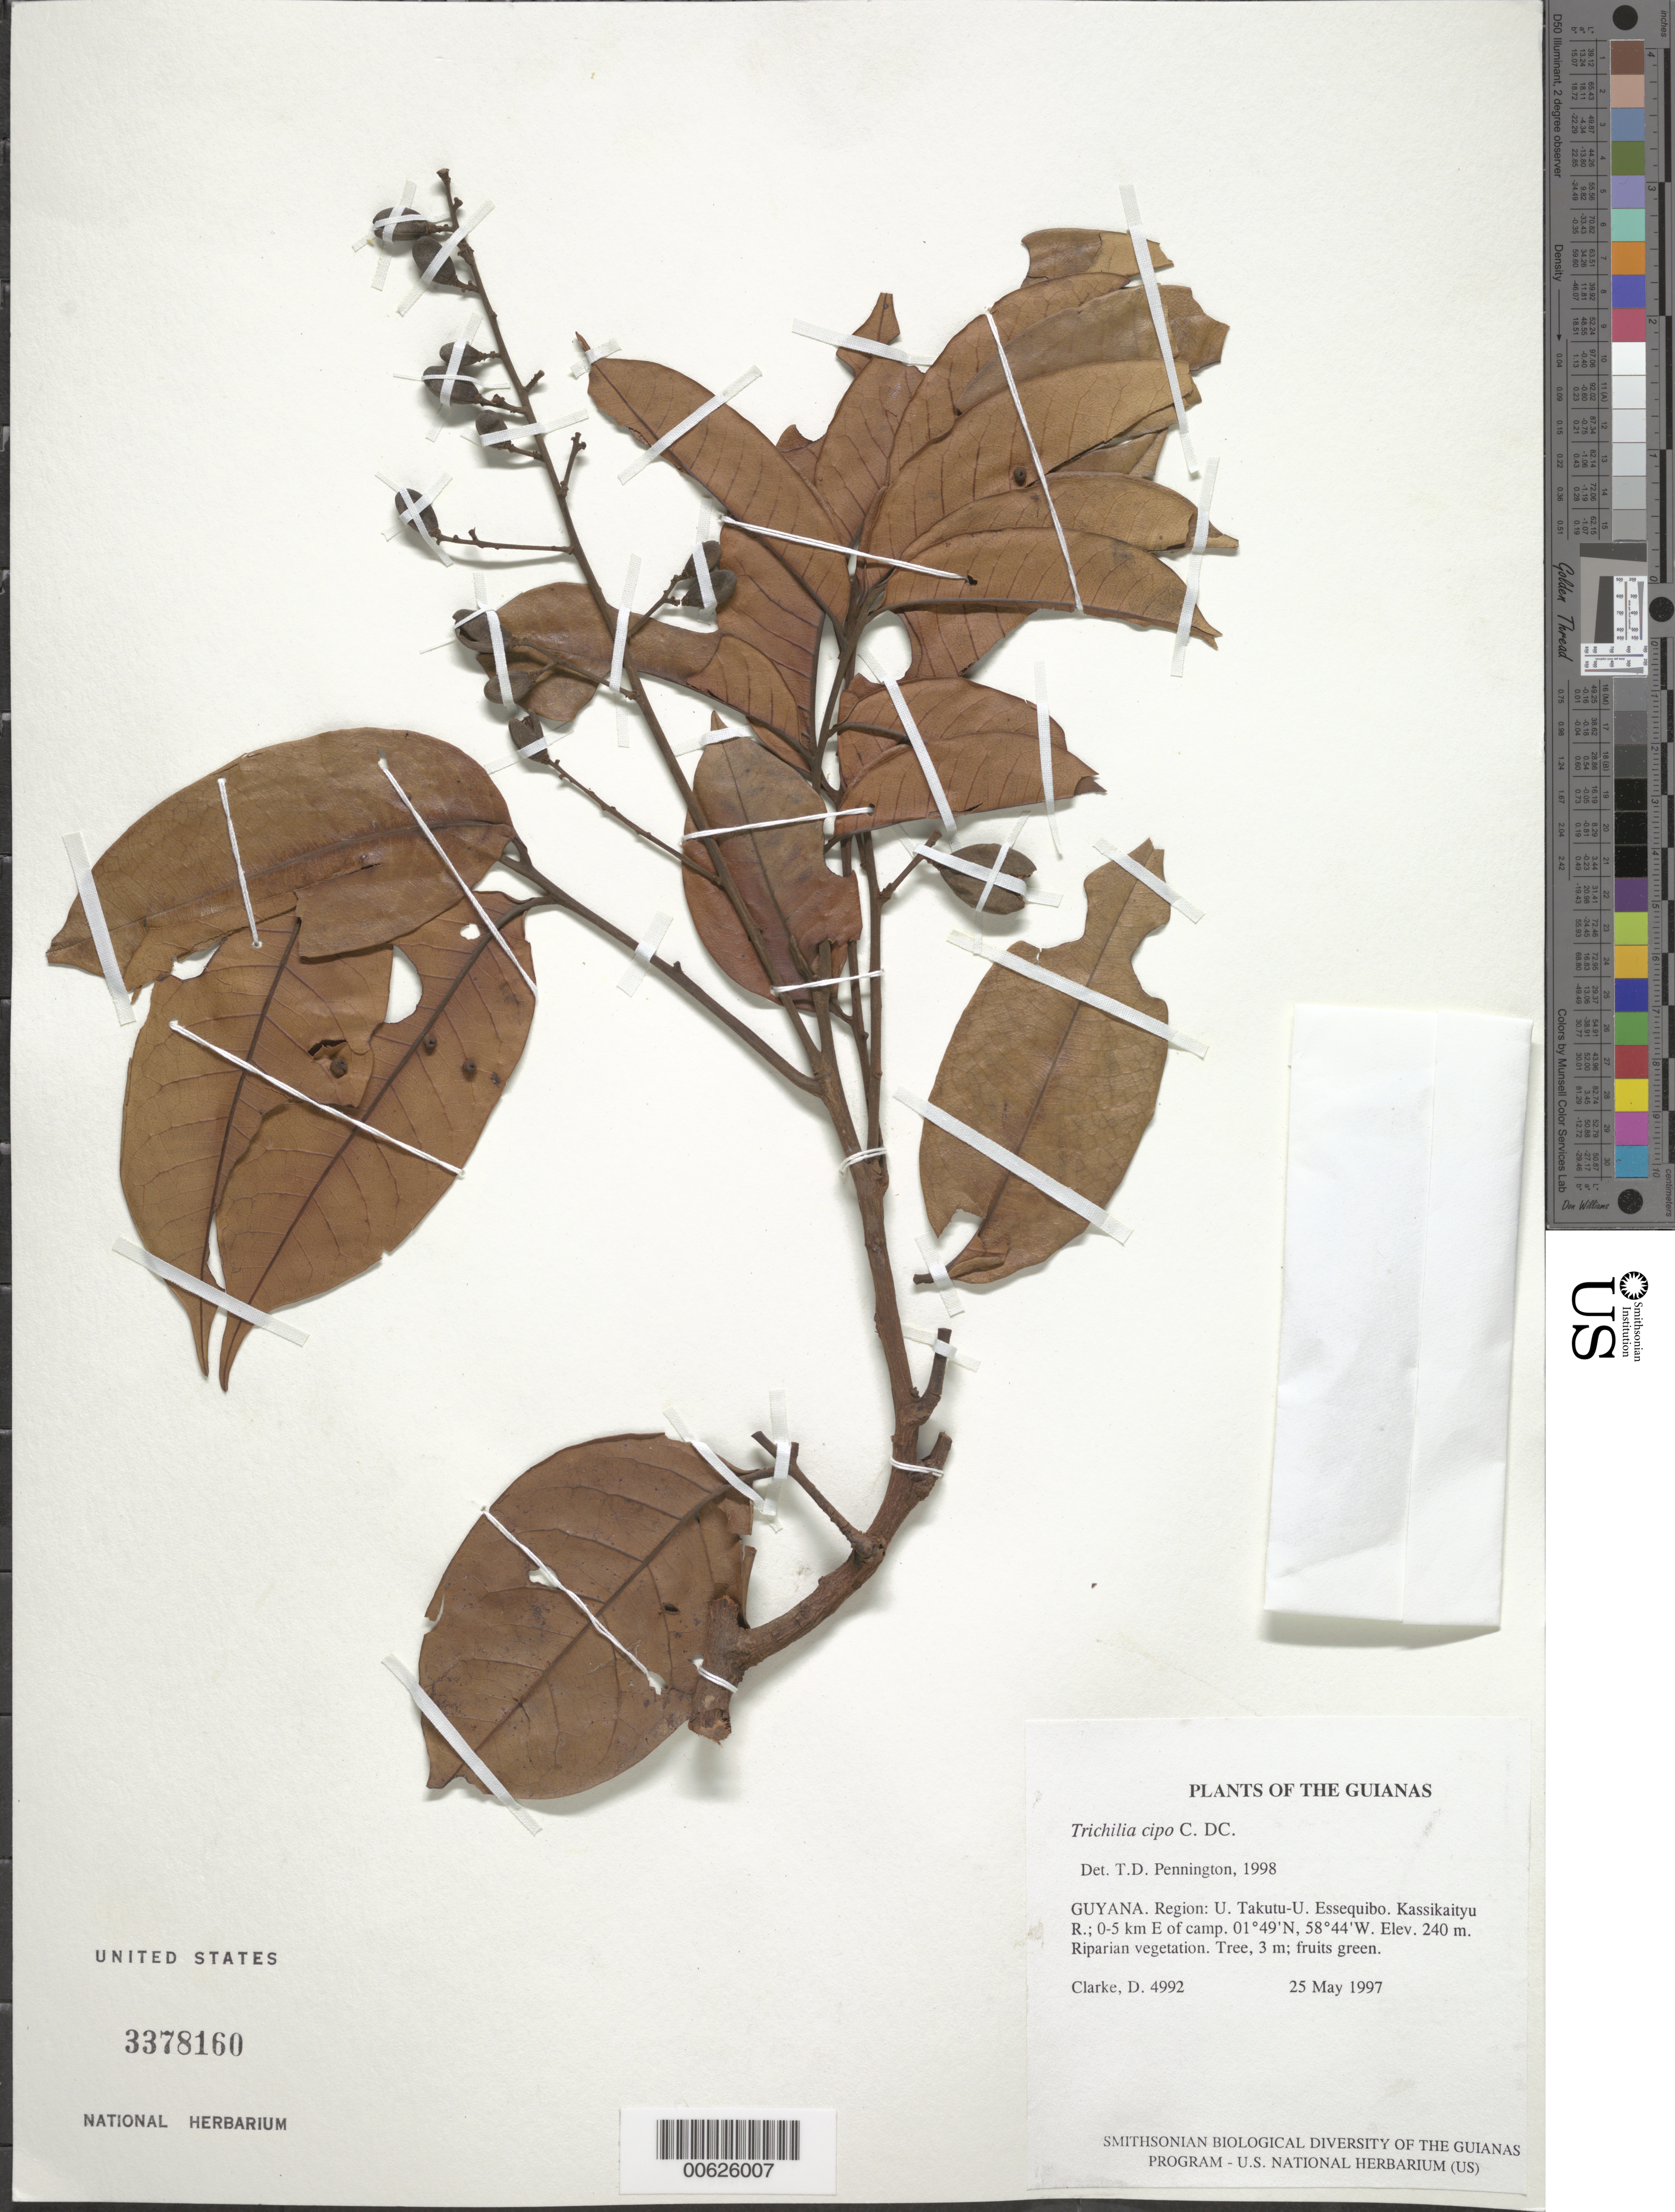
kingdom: Plantae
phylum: Tracheophyta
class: Magnoliopsida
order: Sapindales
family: Meliaceae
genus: Trichilia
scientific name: Trichilia cipo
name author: (A. Juss.) C. DC.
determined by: Pennington, T. D., (K)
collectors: H. D. Clarke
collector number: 4992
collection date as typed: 25 May 1997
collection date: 1997-05-25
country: Guyana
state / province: U. Takutu-U. Essequibo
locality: Kassikaityu R.; 0-5 km E of camp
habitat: Riparian vegetation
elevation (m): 240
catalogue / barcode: US 3378160